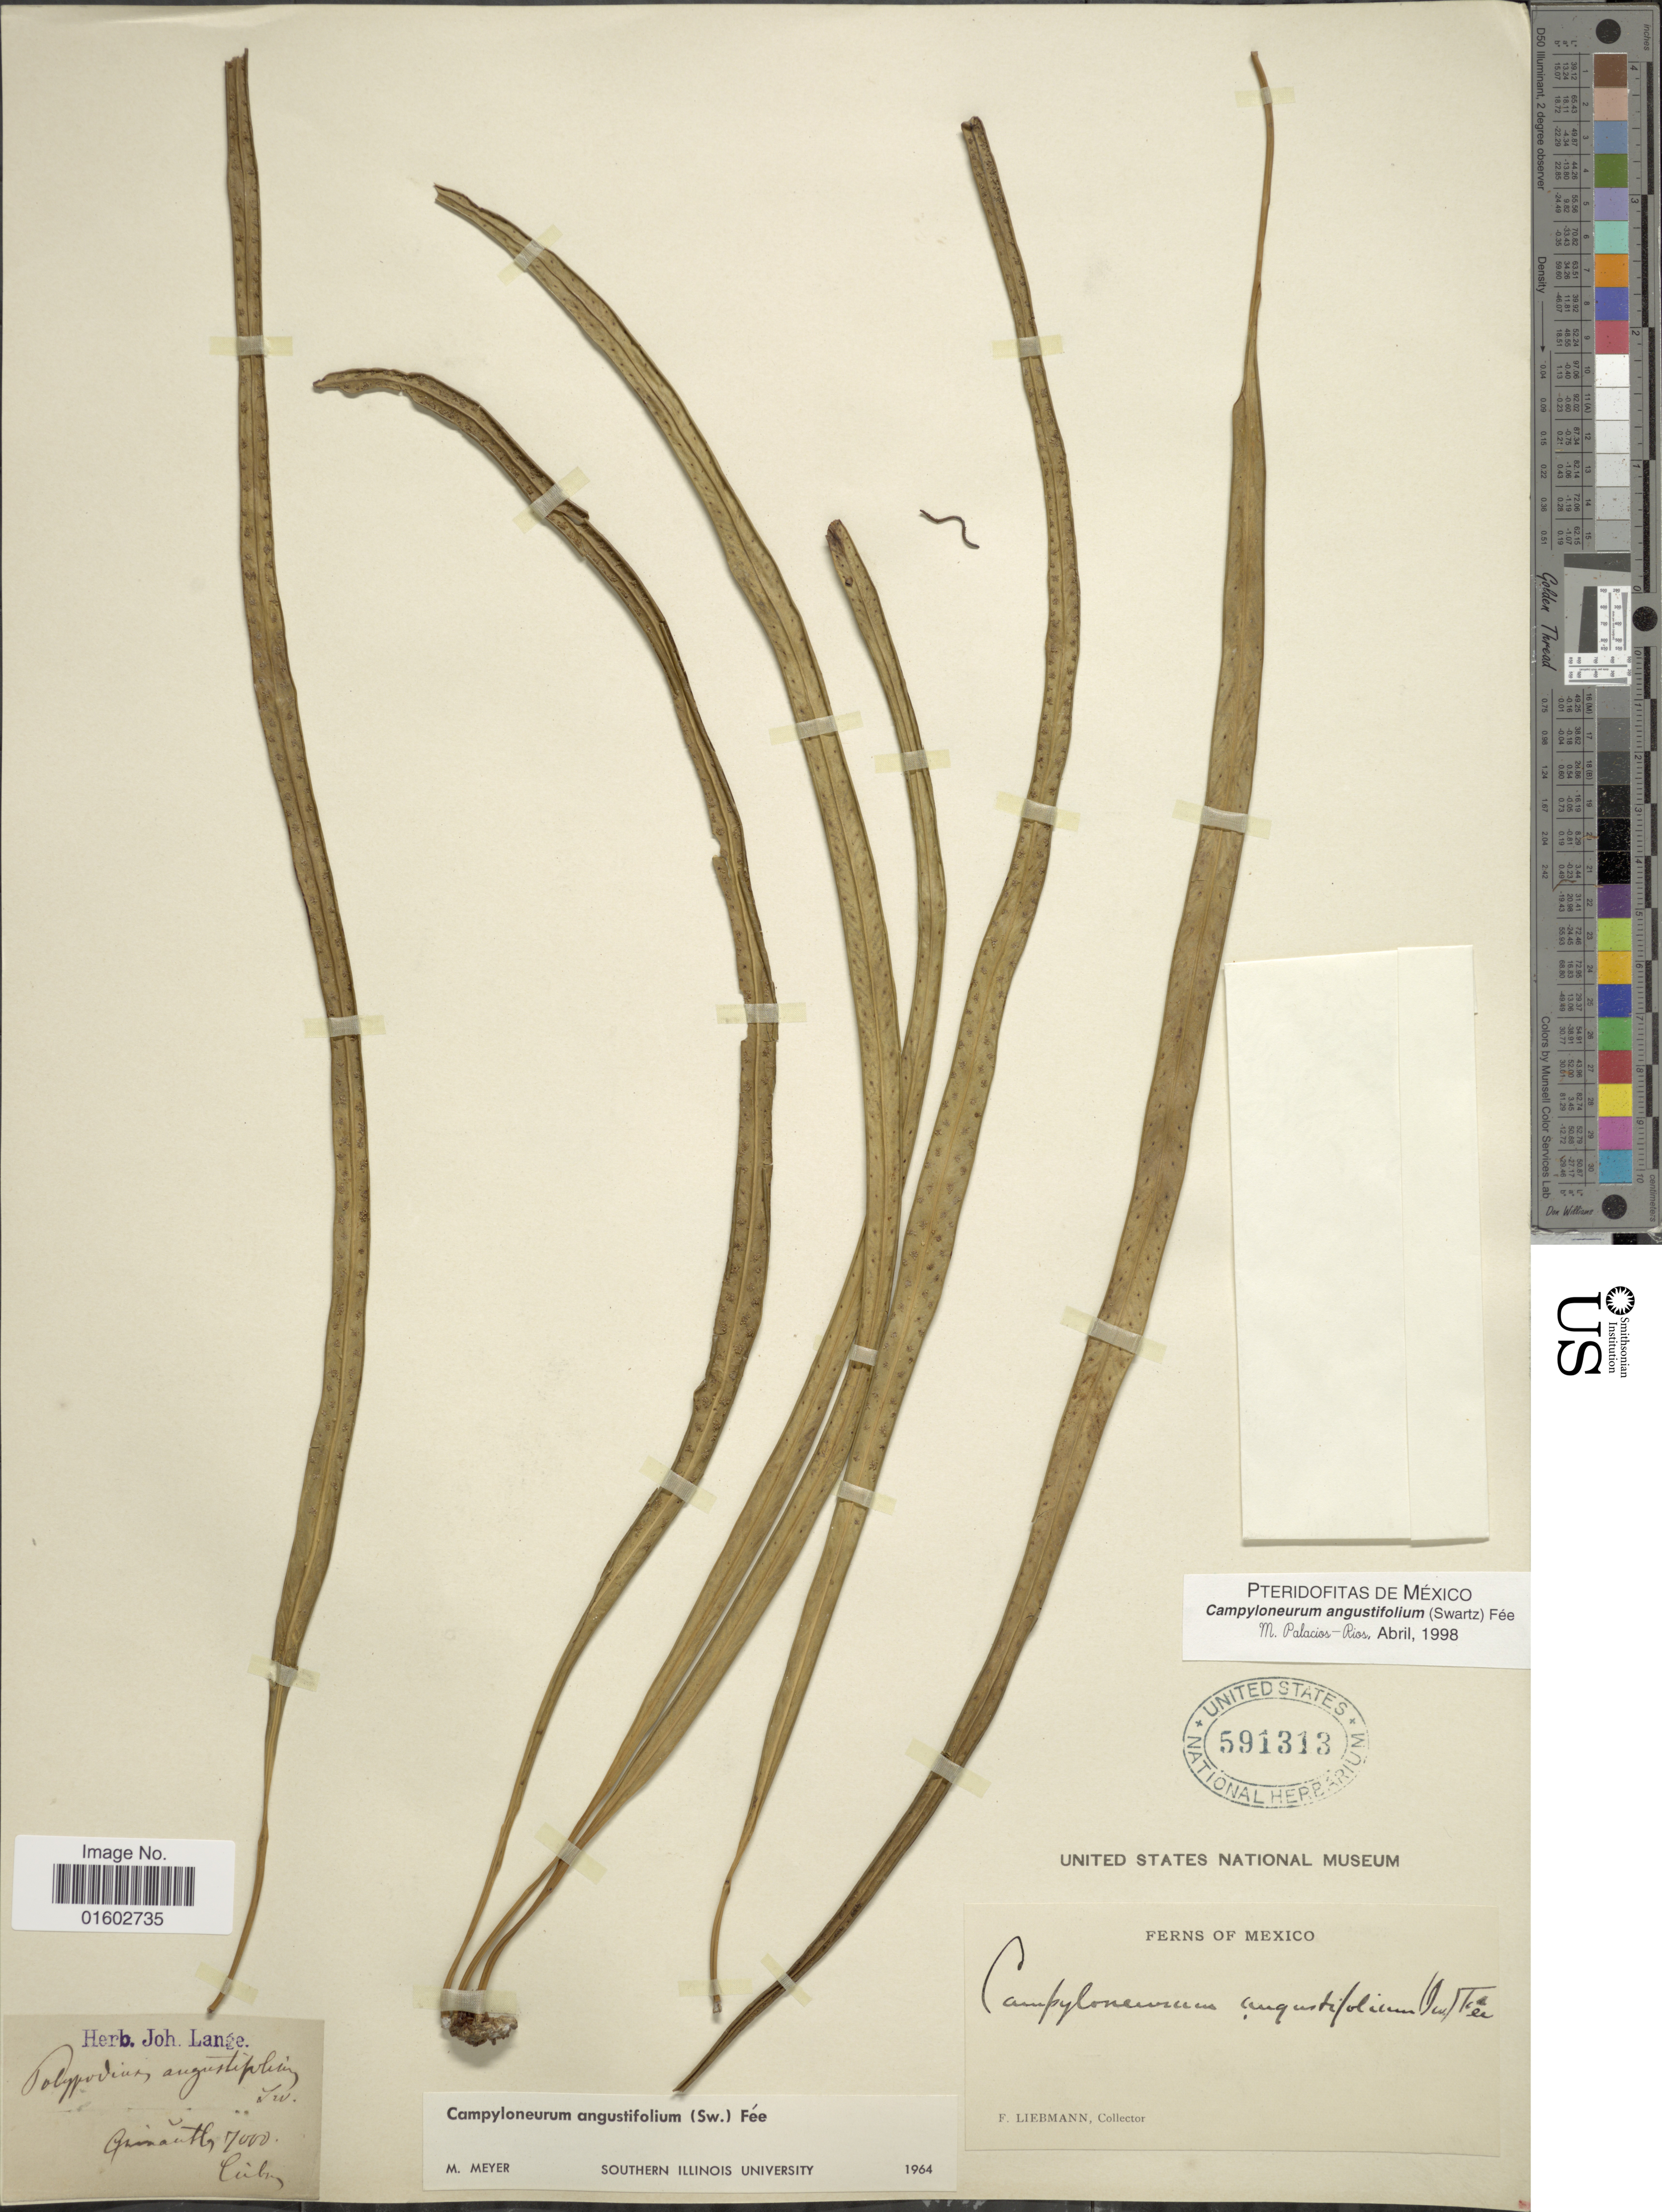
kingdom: Plantae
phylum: Tracheophyta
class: Polypodiopsida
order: Polypodiales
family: Polypodiaceae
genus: Campyloneurum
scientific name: Campyloneurum angustifolium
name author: (Sw.) Fée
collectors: F. Liebmann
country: Mexico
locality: Quiantla [interpreted]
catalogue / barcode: US 591313